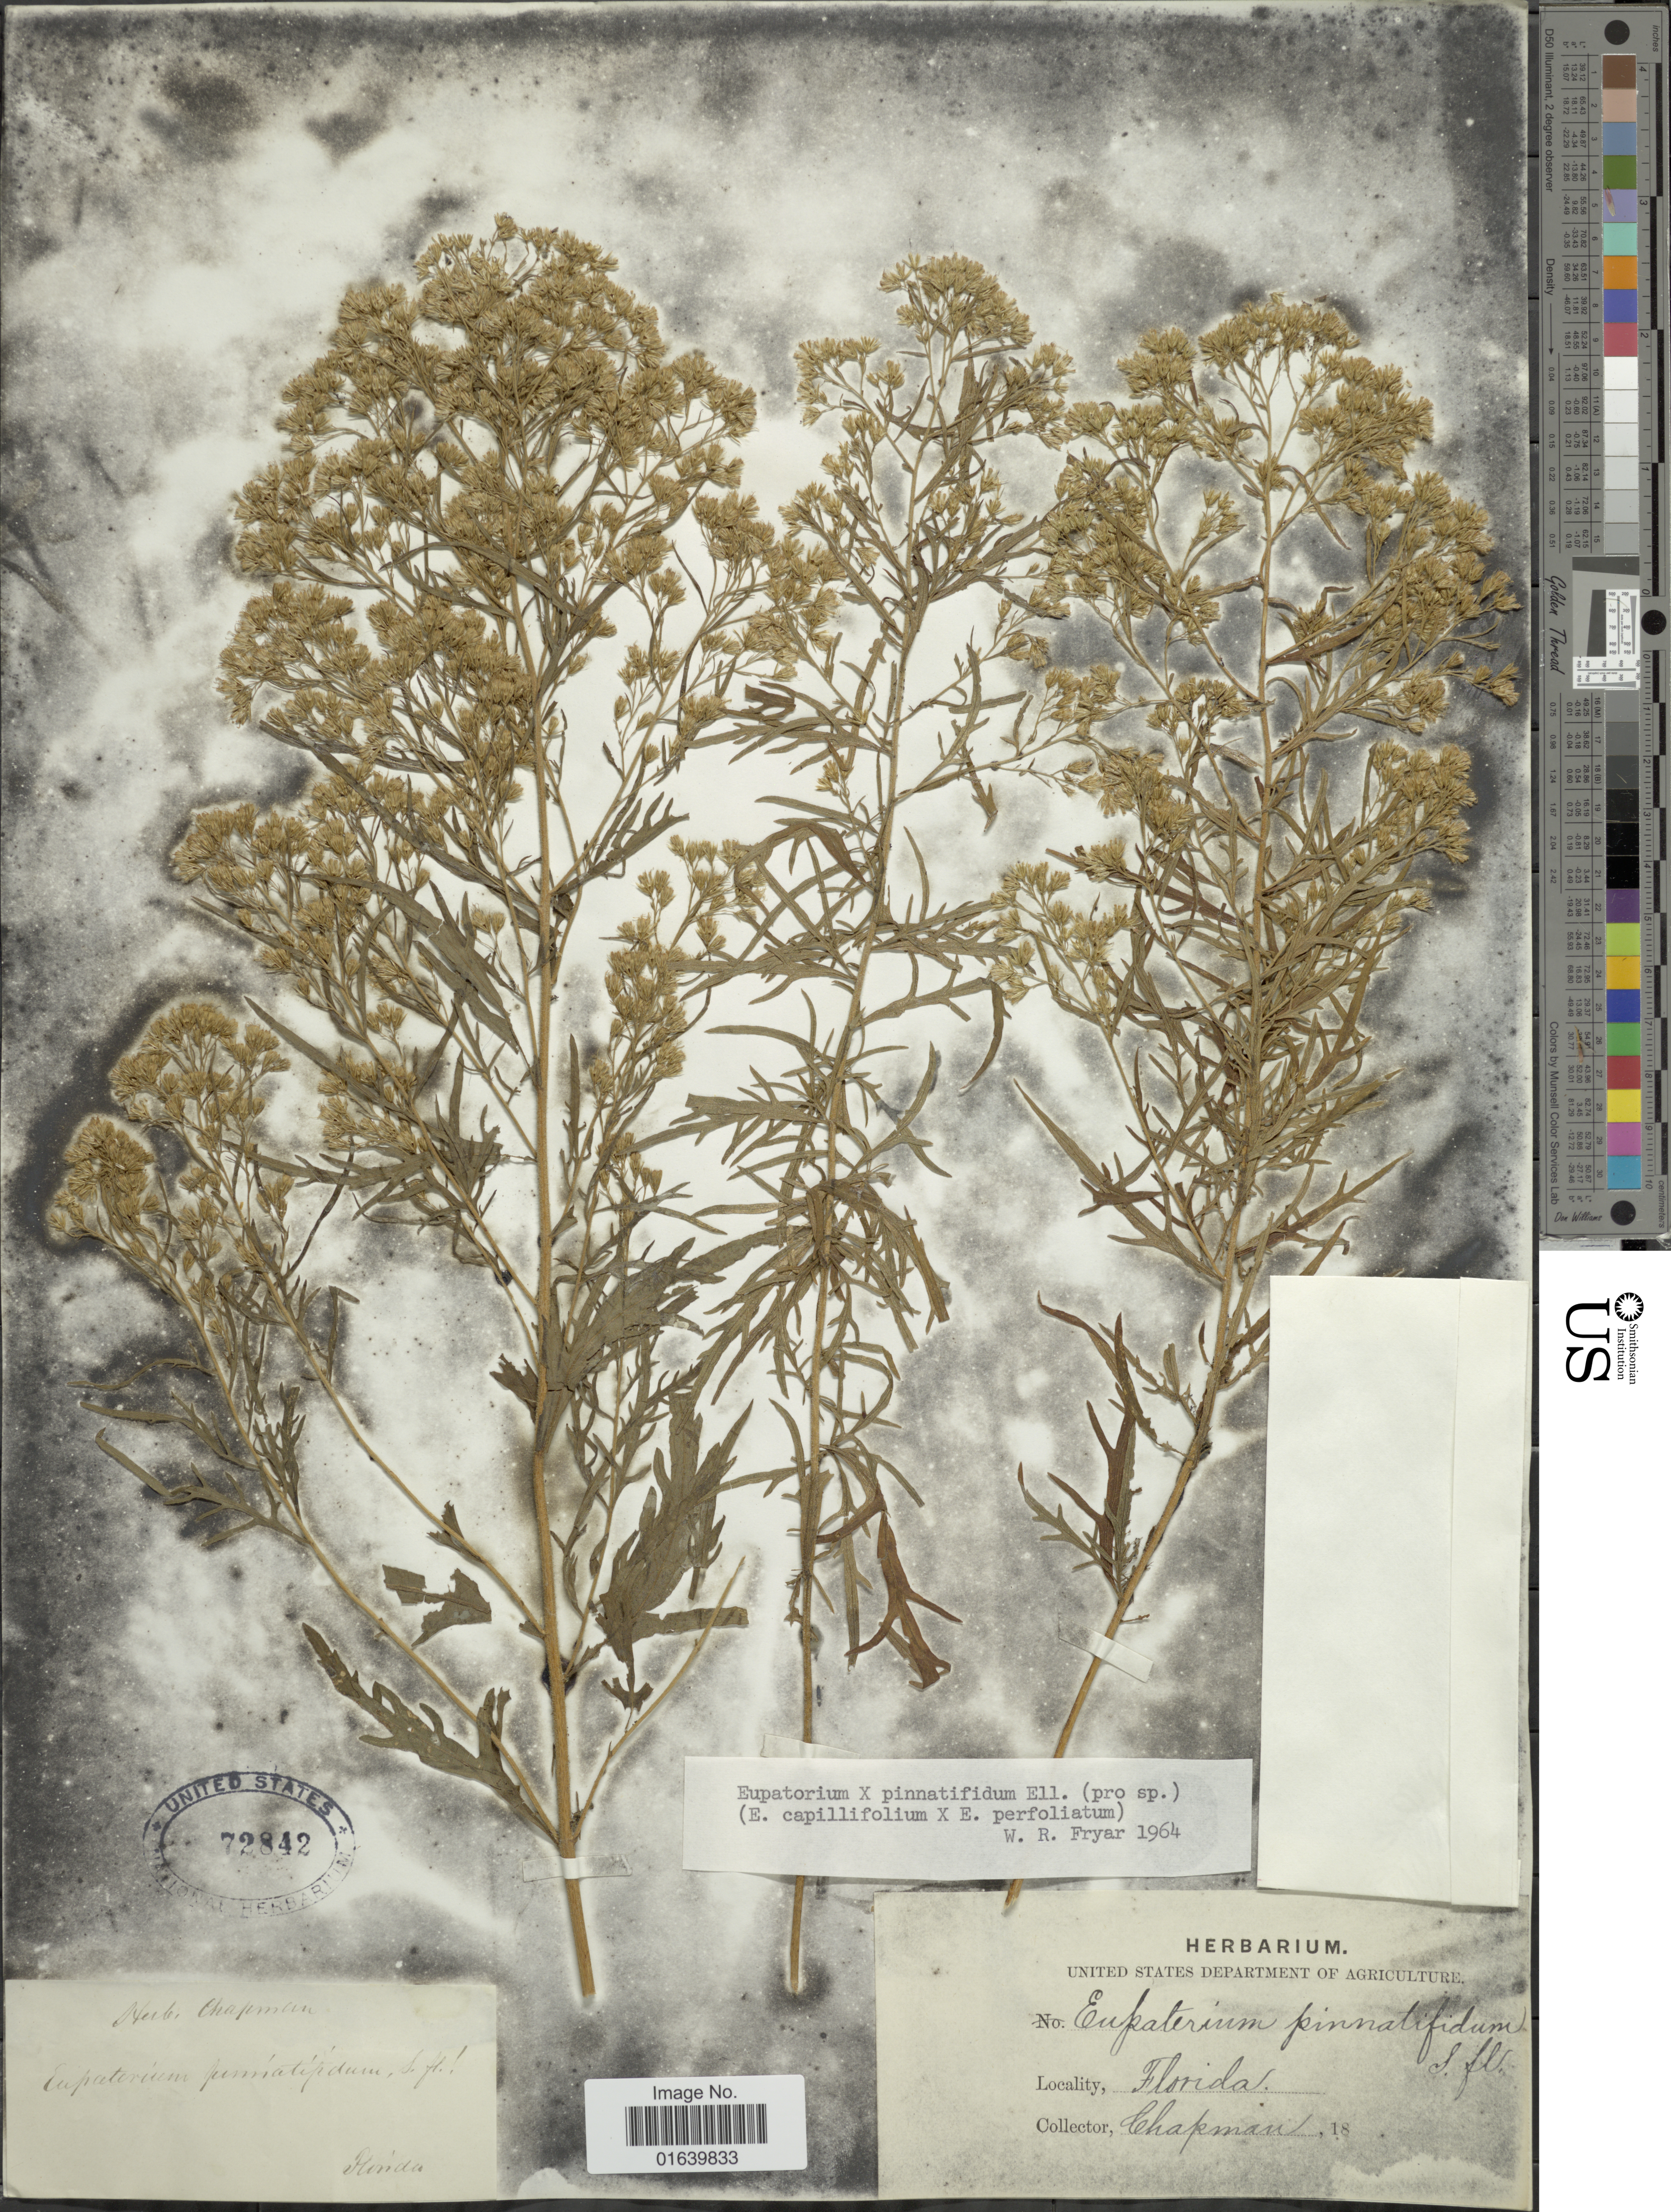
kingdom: Plantae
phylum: Tracheophyta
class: Magnoliopsida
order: Asterales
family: Asteraceae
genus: Eupatorium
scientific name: Eupatorium x pinnatifidum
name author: Elliott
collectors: A. Chapman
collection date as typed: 18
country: United States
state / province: Florida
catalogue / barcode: US 72842